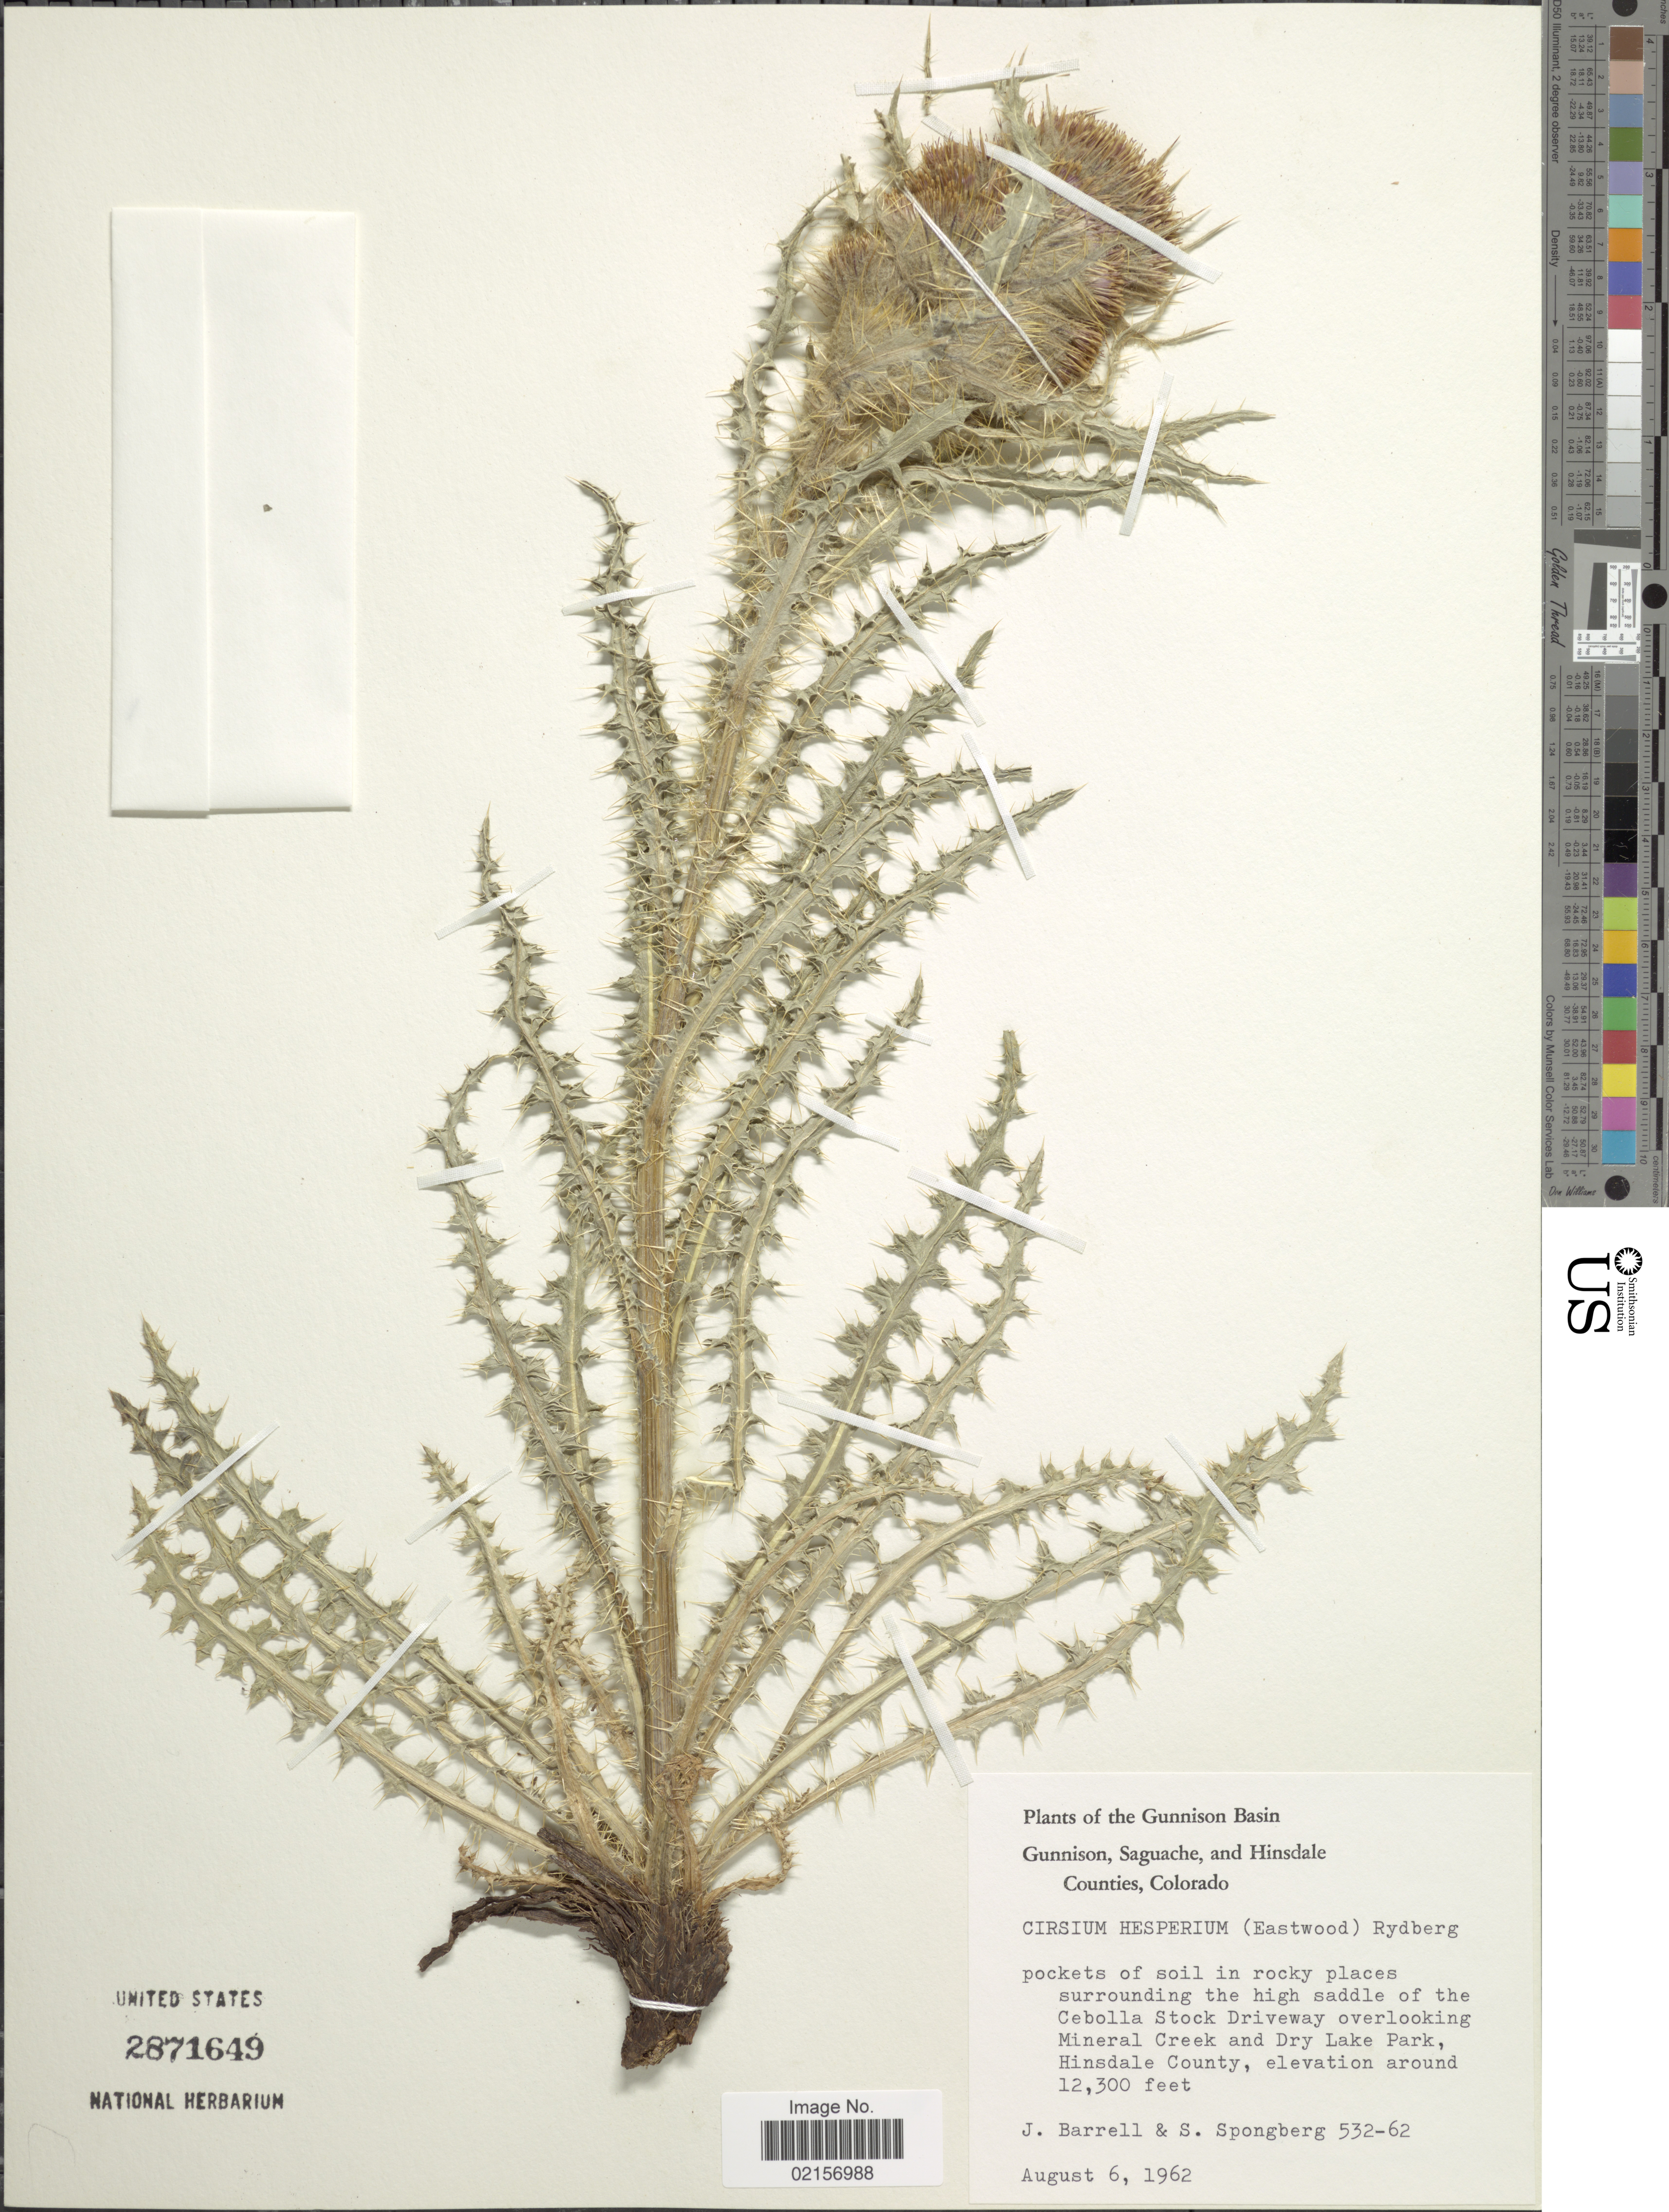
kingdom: Plantae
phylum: Tracheophyta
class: Magnoliopsida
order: Asterales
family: Asteraceae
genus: Cirsium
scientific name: Cirsium eatonii var. hesperium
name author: (Eastw.) D.J. Keil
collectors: J. Barrell & S. A.Spongberg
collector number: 532-62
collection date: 1962-08-06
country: United States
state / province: Colorado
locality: Gunnison Basin, Gunnison, Saguache, and Hinsdale Counties, pockets of soil in rocky places surrounding the high saddle of the Cebolla Stock Driveway overlooking Mineral Creek and Dry Lake Park, Hinsdale County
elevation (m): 3749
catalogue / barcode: US 2871649